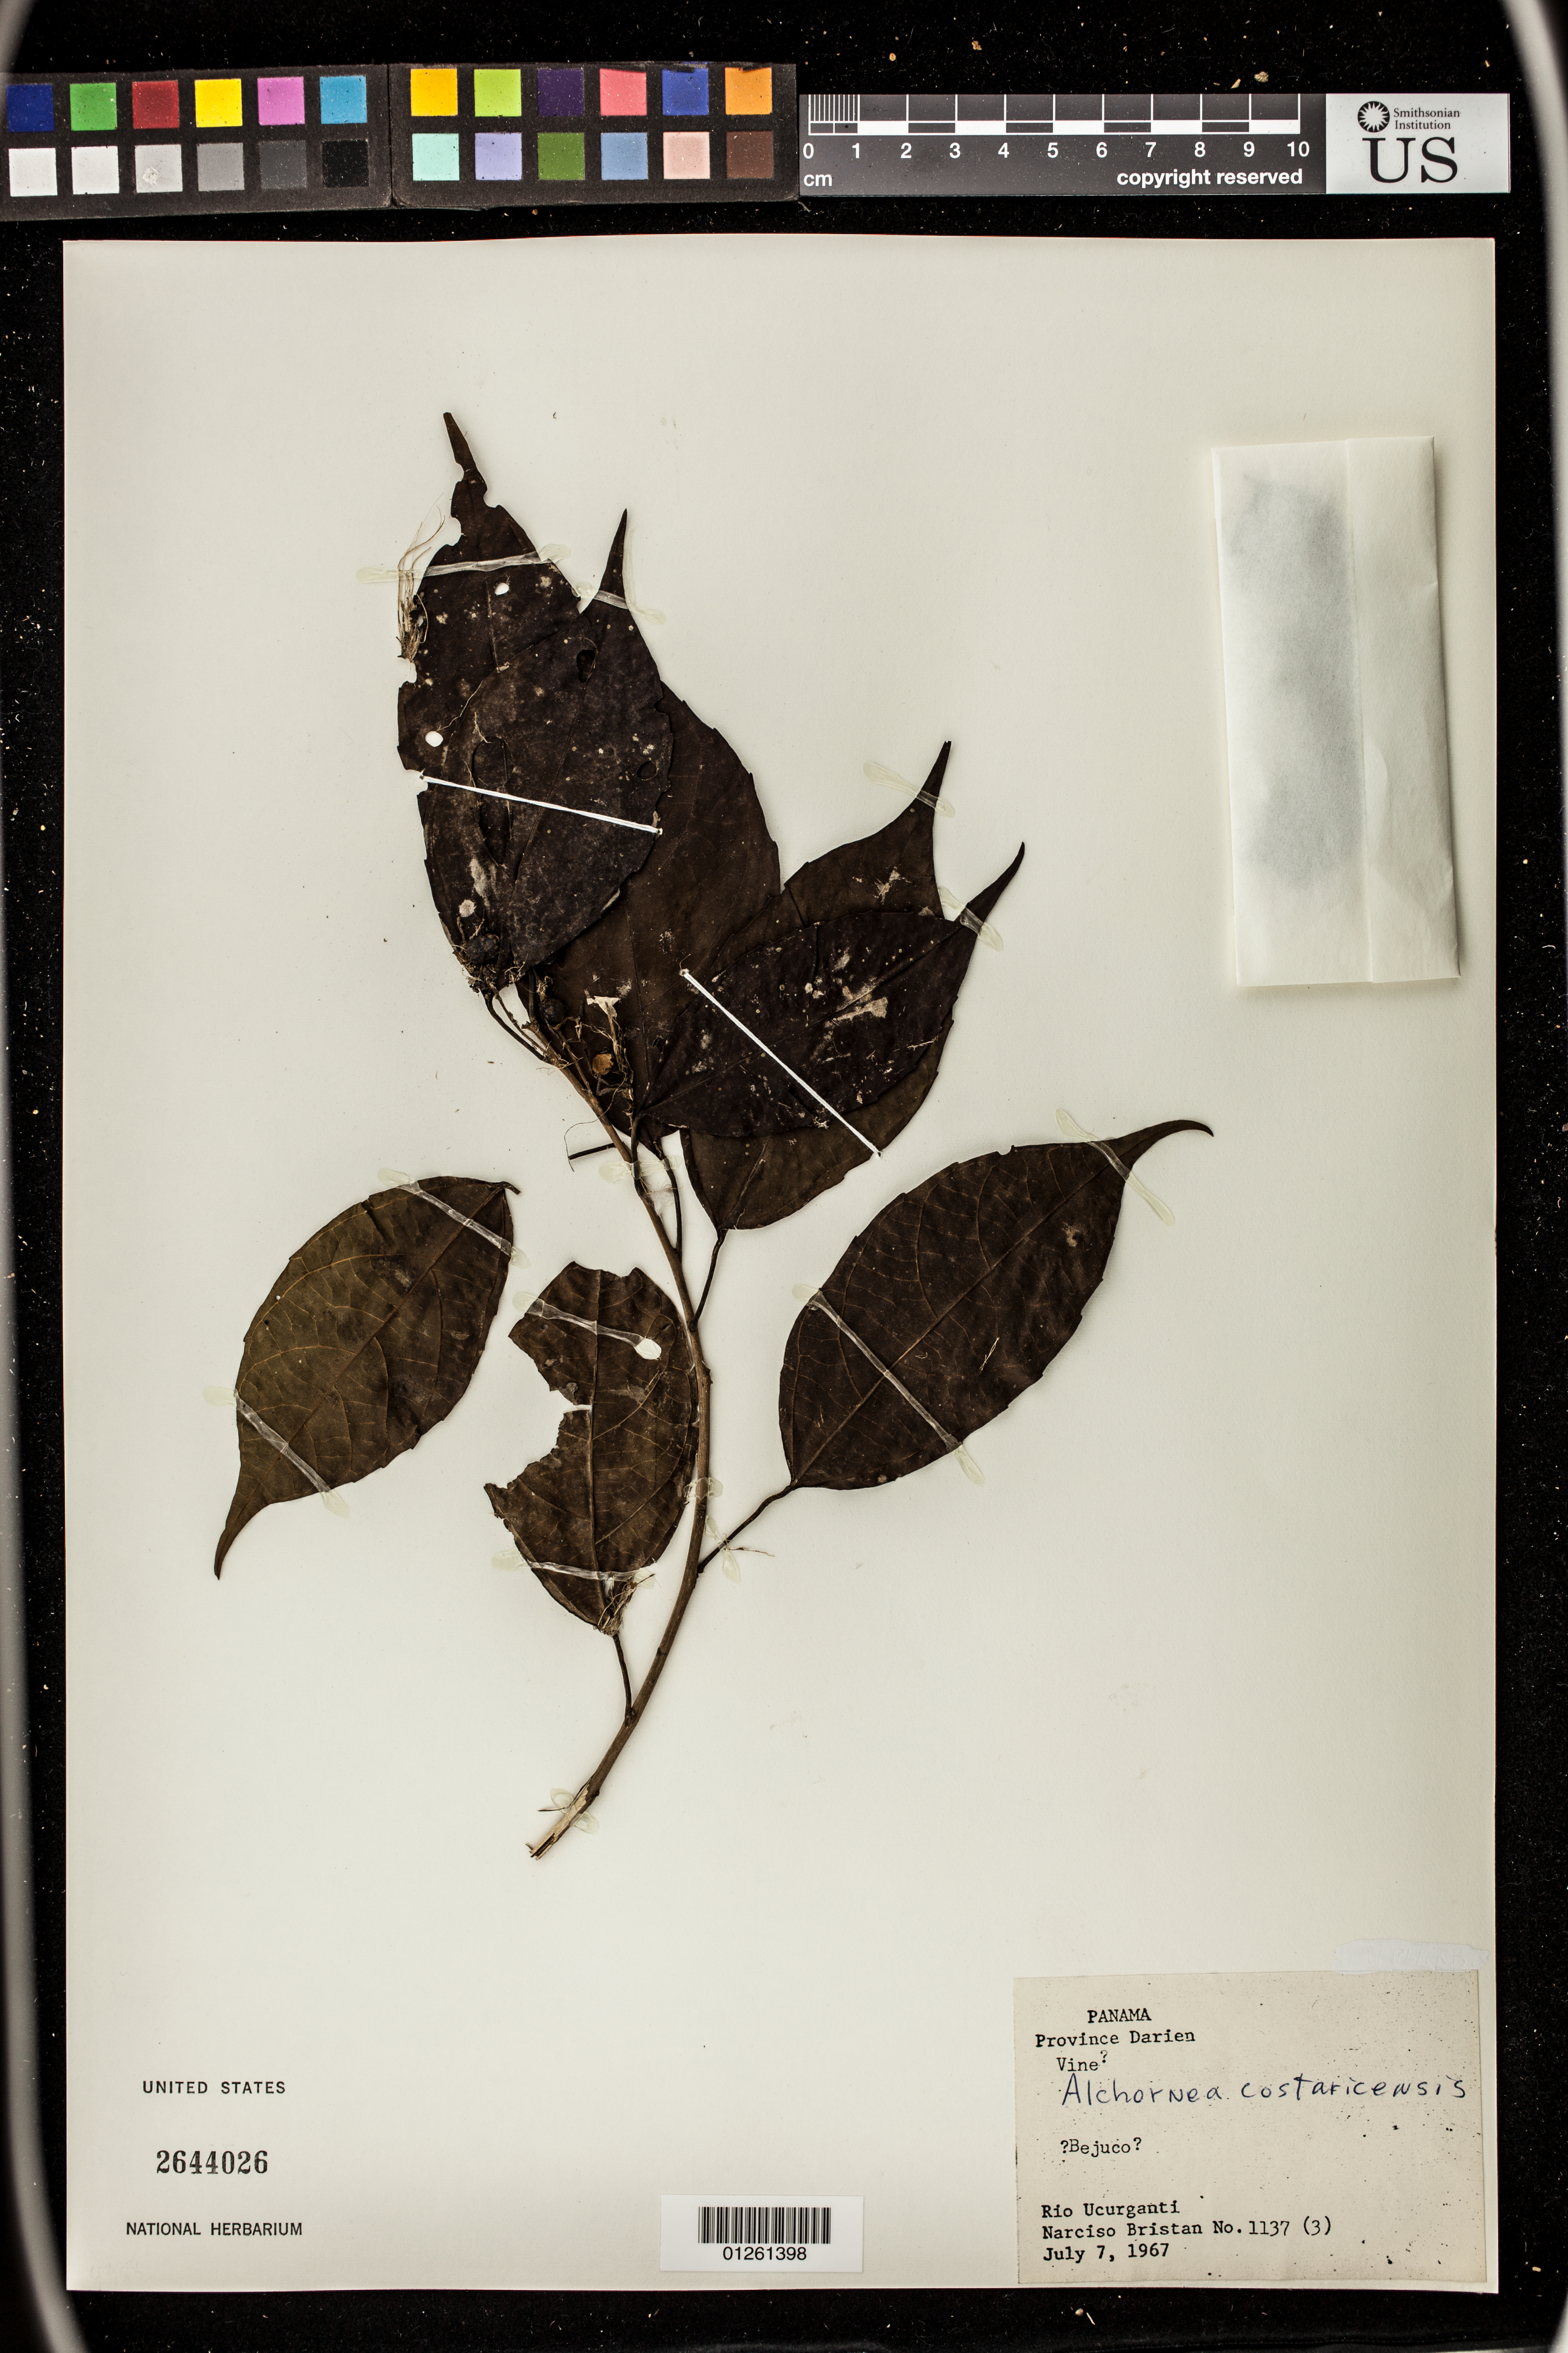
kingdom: Plantae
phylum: Tracheophyta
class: Magnoliopsida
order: Malpighiales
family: Euphorbiaceae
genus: Alchornea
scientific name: Alchornea costaricensis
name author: Pax & K. Hoffm. in Engl.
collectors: N. Bristan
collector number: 1137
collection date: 1967-07-07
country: Panama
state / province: Darién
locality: Rio Ucurganti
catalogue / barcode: US 2644026